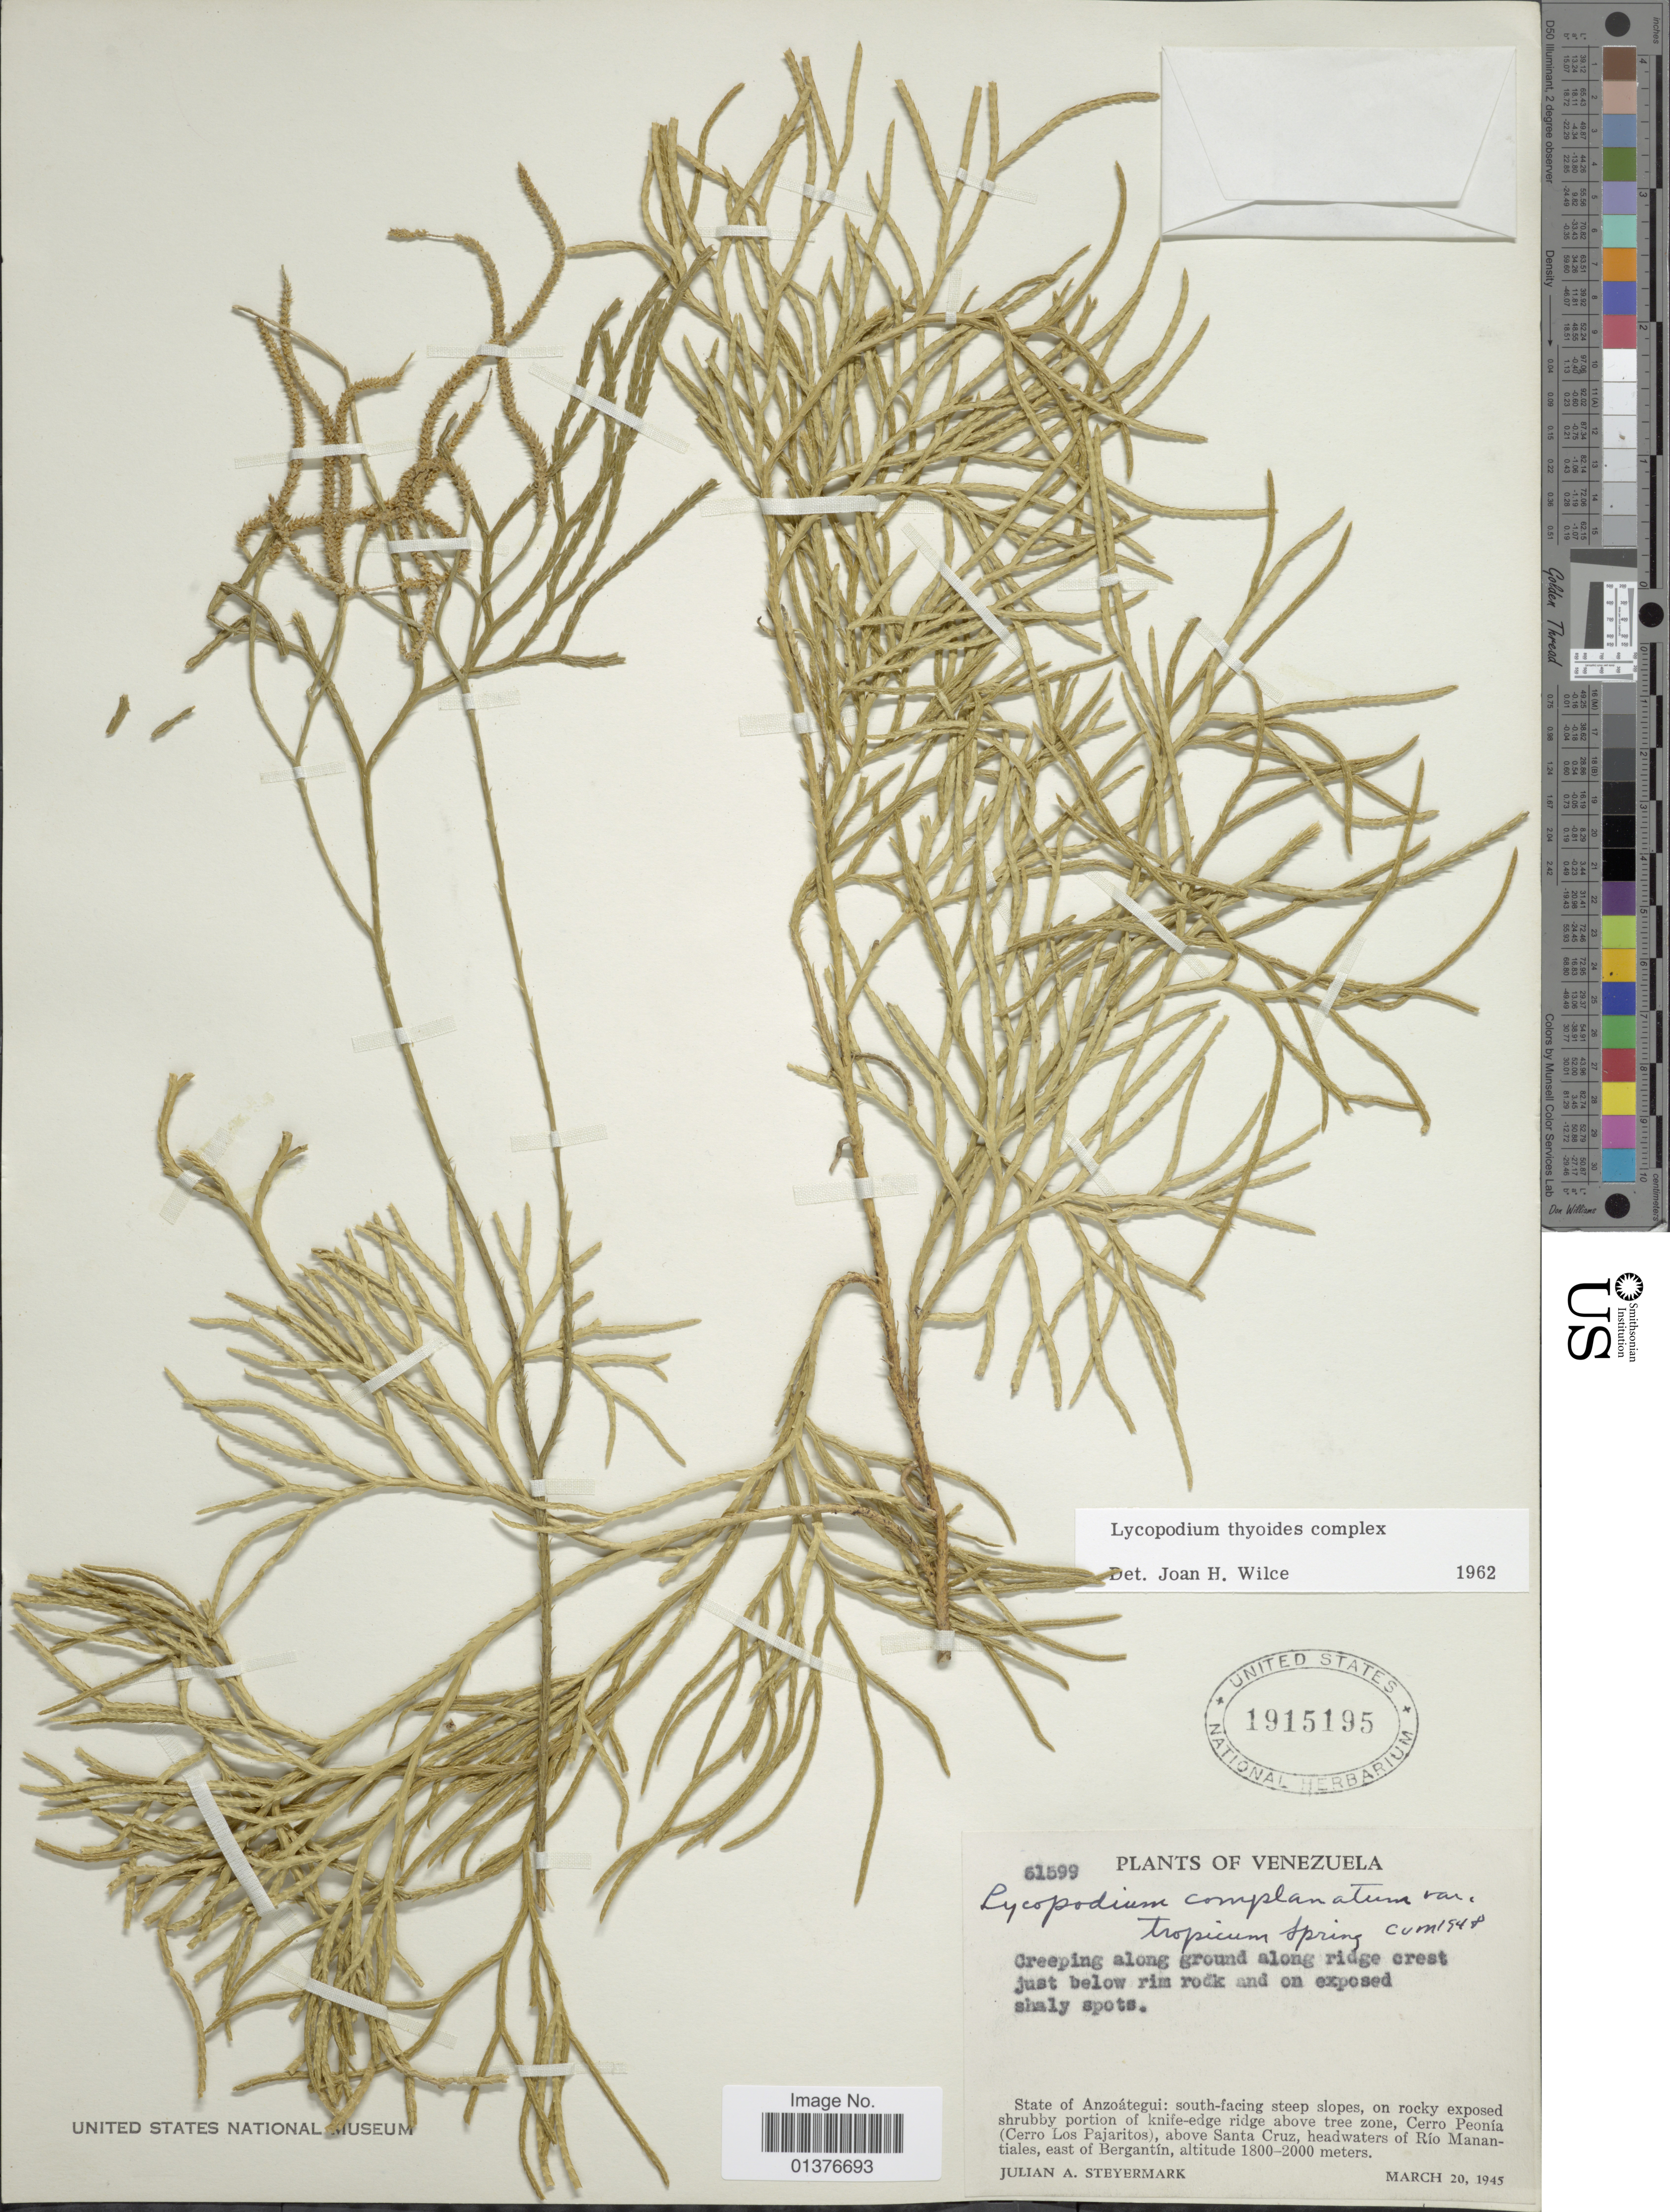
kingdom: Plantae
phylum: Tracheophyta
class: Lycopodiopsida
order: Lycopodiales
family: Lycopodiaceae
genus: Diphasiastrum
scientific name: Diphasiastrum thyoides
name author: (Humb. & Bonpl. ex Willd.) Holub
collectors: J. Steyermark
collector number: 51599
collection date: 1945-03-20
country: Venezuela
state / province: Anzoategui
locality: South-facing steep slopes, on rocku exposed shrubby portion of knife-edge ridge above tree zone, Cerro Peonia(Cerro Los Pajaritos), above Santa Cruz, headwaters of Rio Mananatiales, east of Bergantin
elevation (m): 1800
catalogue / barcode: US 1915195